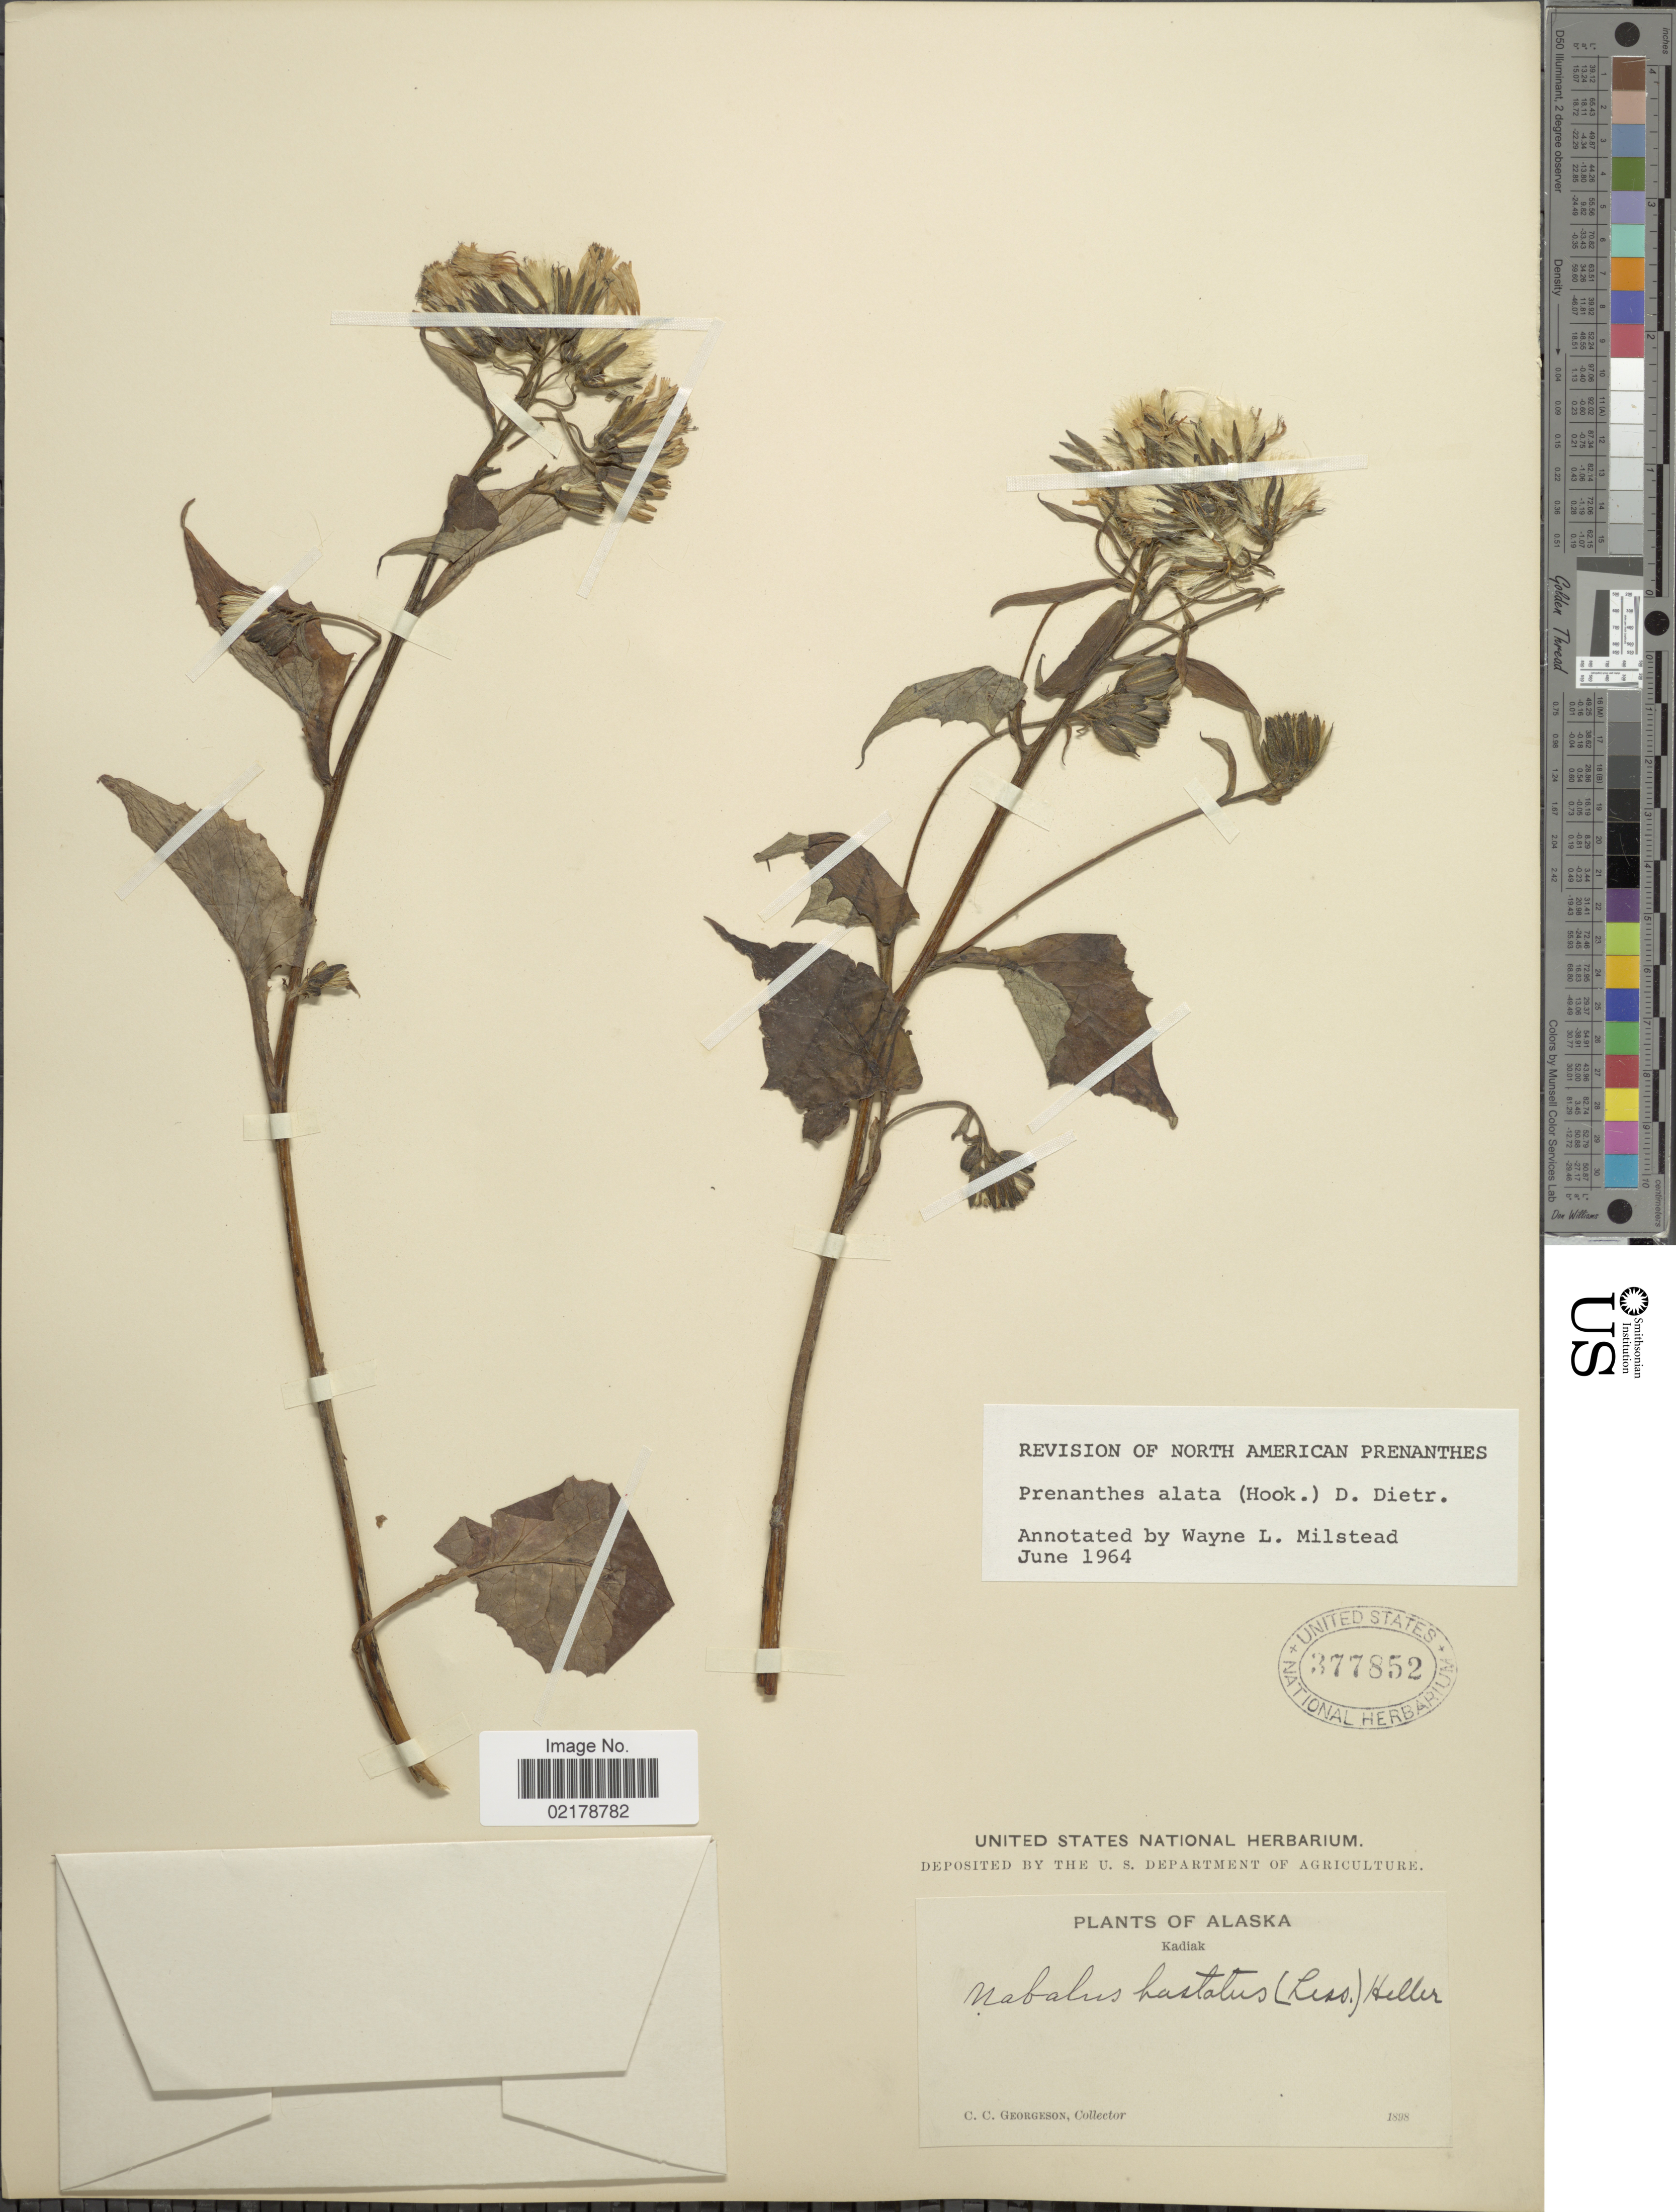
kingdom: Plantae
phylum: Tracheophyta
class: Magnoliopsida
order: Asterales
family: Asteraceae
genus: Nabalus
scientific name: Nabalus alatus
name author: Hook.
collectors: C. Georgeson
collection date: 1898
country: United States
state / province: Alaska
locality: Kadiak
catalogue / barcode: US 377852